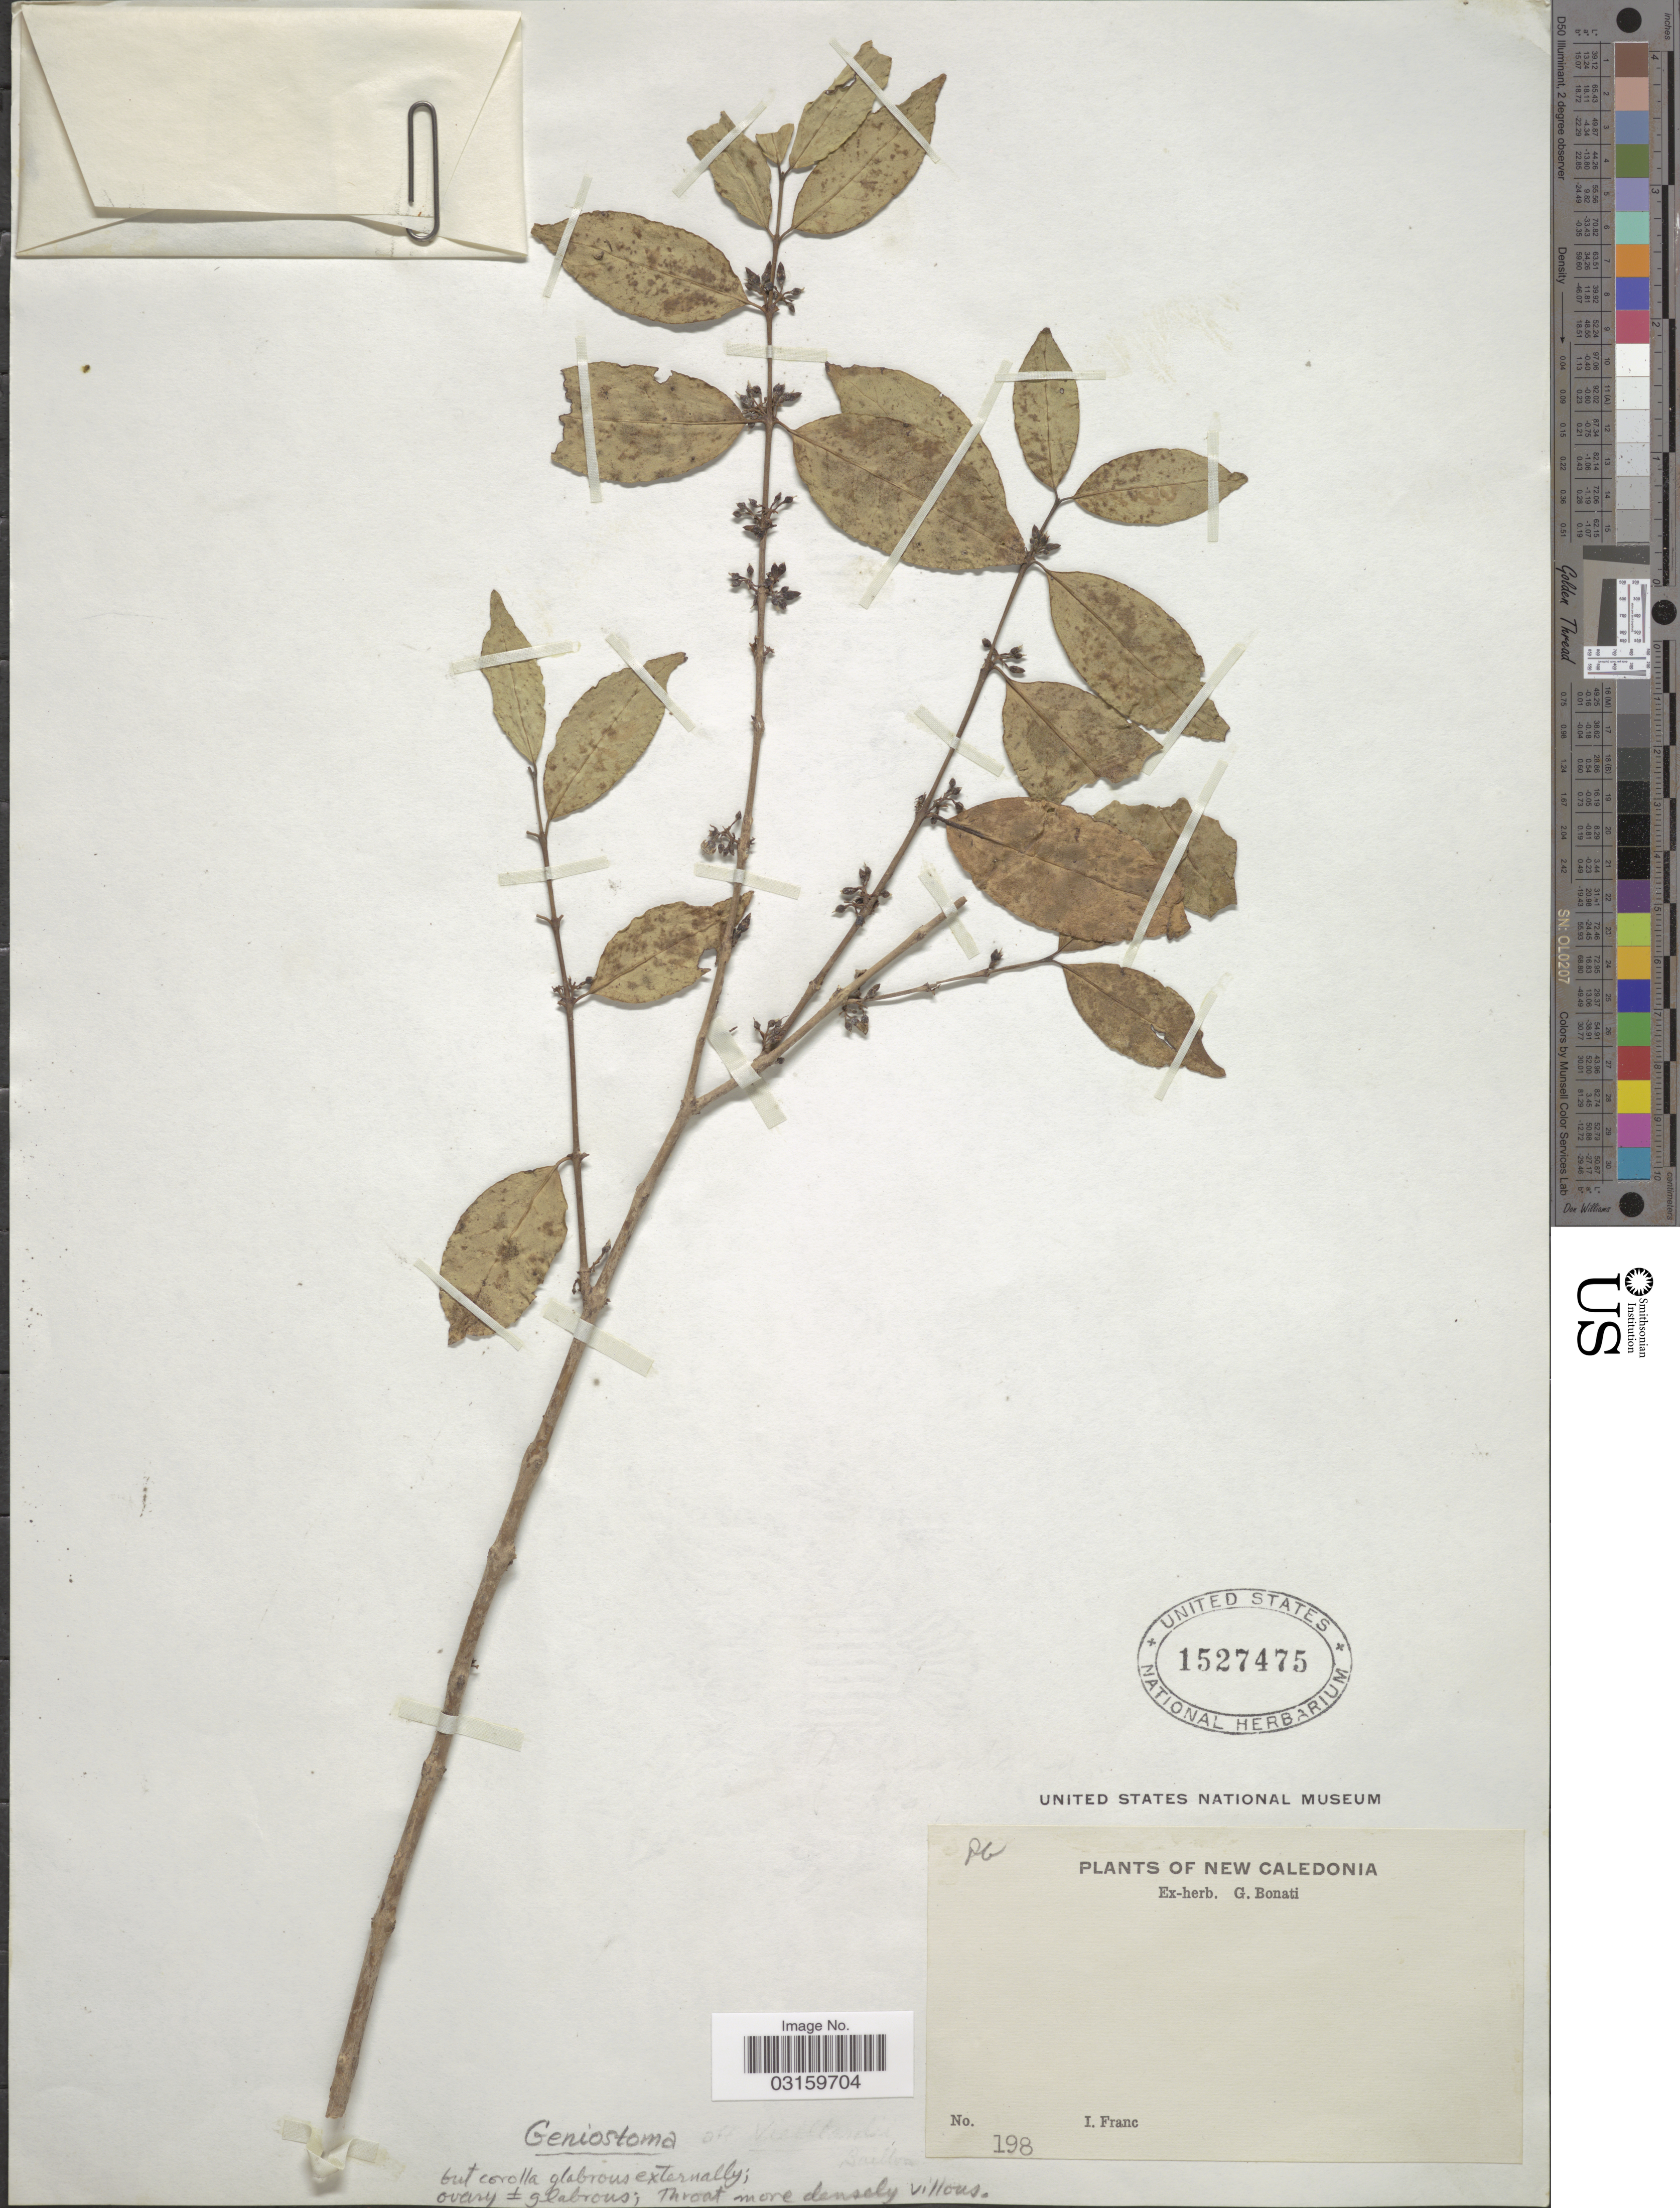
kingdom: Plantae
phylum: Tracheophyta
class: Magnoliopsida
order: Gentianales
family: Loganiaceae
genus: Geniostoma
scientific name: Geniostoma sp.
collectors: I. Franc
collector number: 198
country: New Caledonia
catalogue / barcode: US 1527475